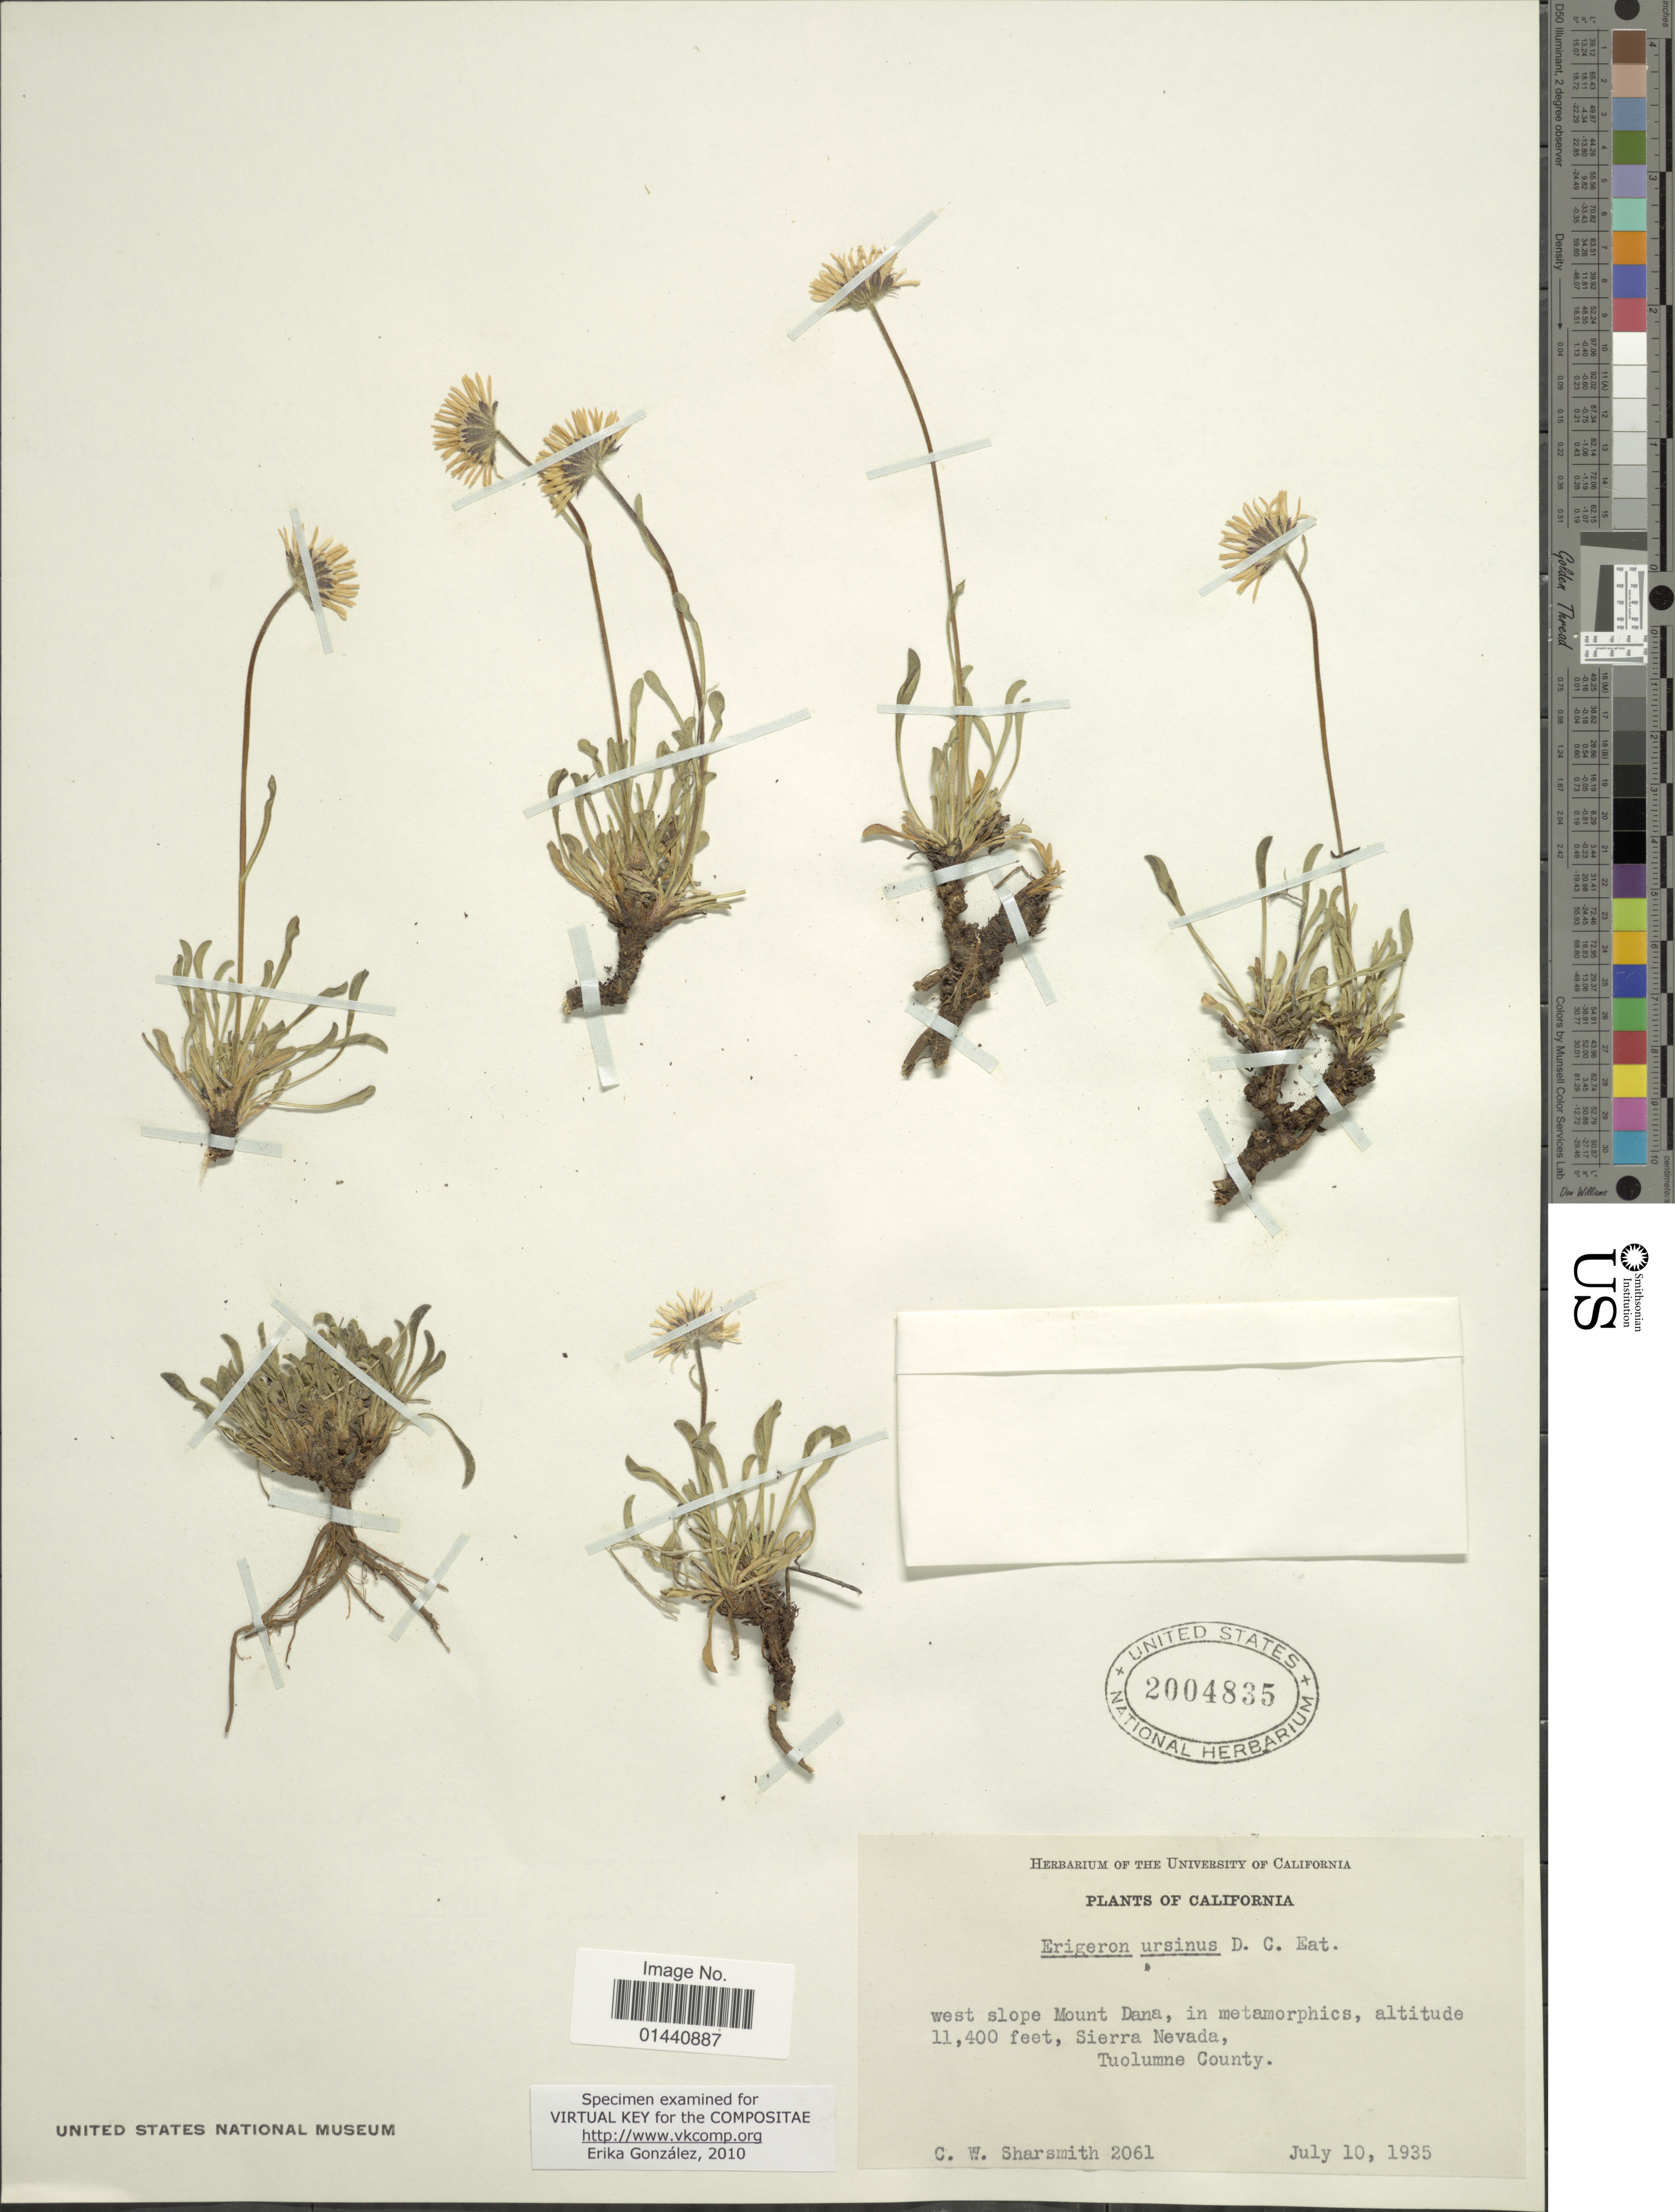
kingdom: Plantae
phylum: Tracheophyta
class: Magnoliopsida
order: Asterales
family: Asteraceae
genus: Erigeron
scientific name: Erigeron ursinus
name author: D.C. Eaton in C. King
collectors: C. Sharsmith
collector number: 2061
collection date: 1935-07-10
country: United States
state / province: California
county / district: Tuolumne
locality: West slope Mount Dana. Sierra Nevada. Tuolumne County.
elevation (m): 3475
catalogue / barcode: US 2004835